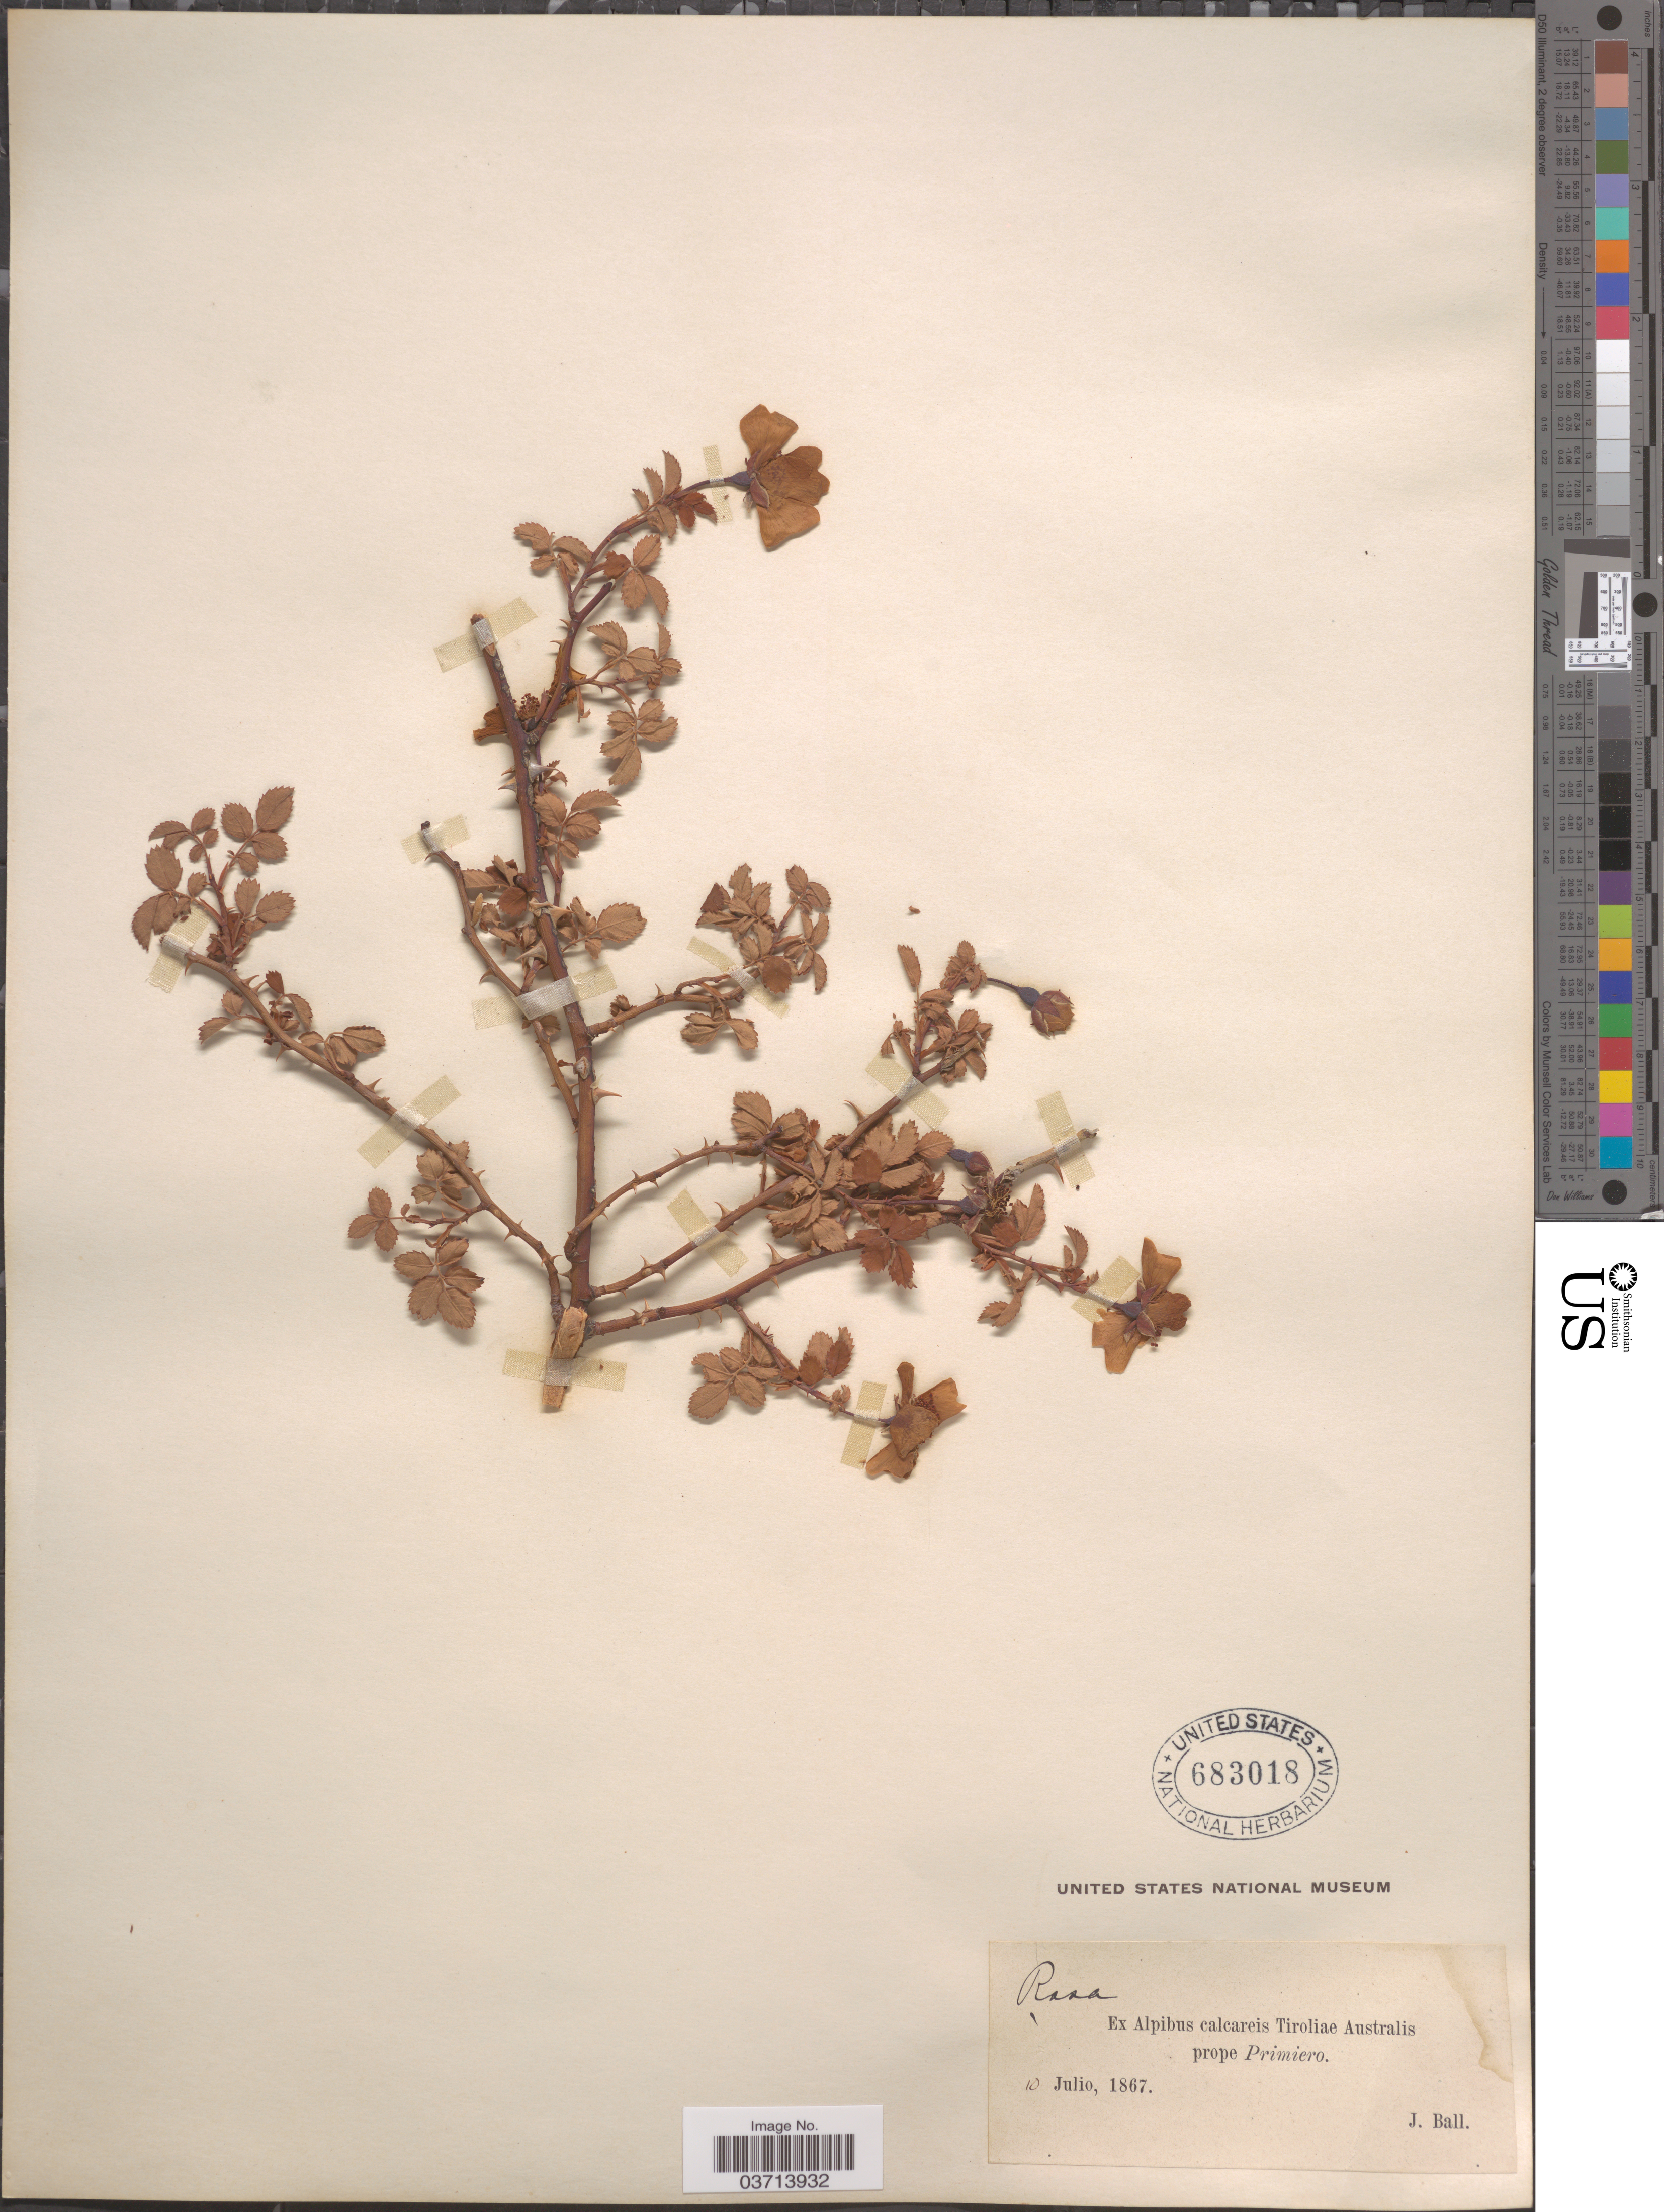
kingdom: Plantae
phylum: Tracheophyta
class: Magnoliopsida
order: Rosales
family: Rosaceae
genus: Rosa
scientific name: Rosa sp.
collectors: J. Ball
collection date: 1867-07-10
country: Italy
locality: Ex Alpibus calcareis Tiroliae Australis prope Primiero.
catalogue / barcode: US 683018